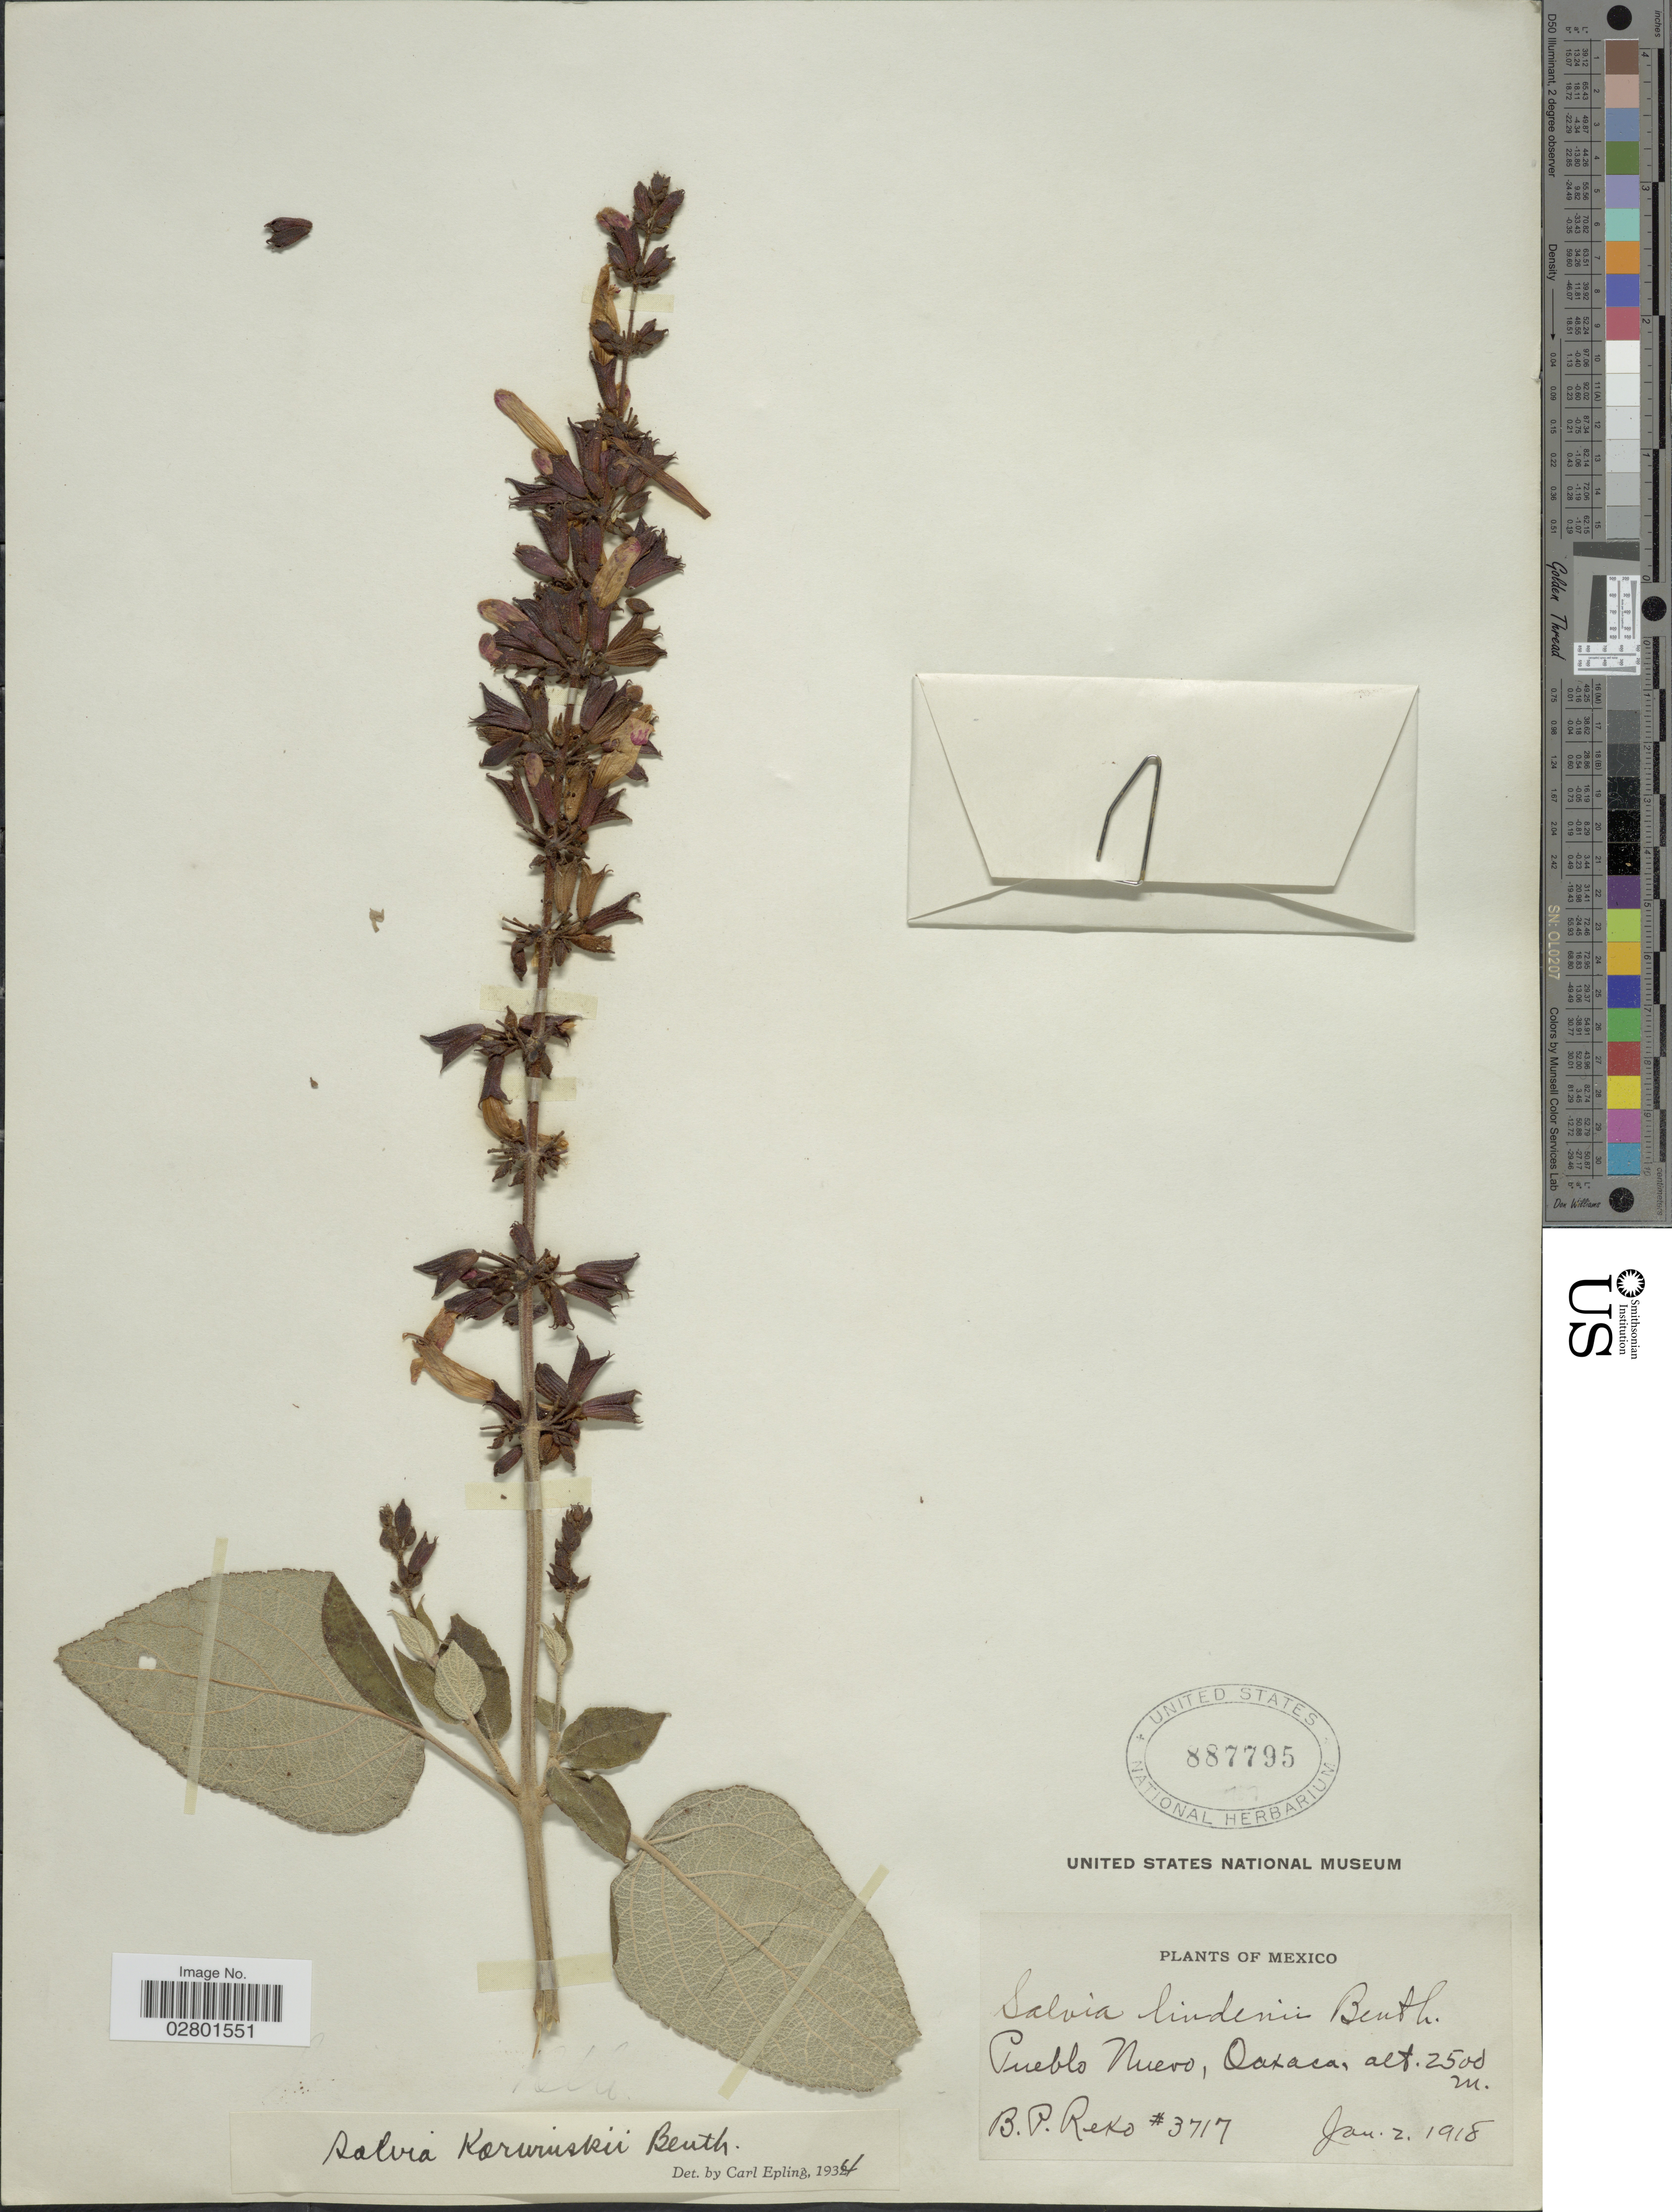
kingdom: Plantae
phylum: Tracheophyta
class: Magnoliopsida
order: Lamiales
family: Lamiaceae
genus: Salvia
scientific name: Salvia karwinskii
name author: Benth.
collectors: B. P. Reko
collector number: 3717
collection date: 1918-01-02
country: Mexico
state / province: Oaxaca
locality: Pueblo Nuevo.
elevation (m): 2500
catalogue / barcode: US 887795